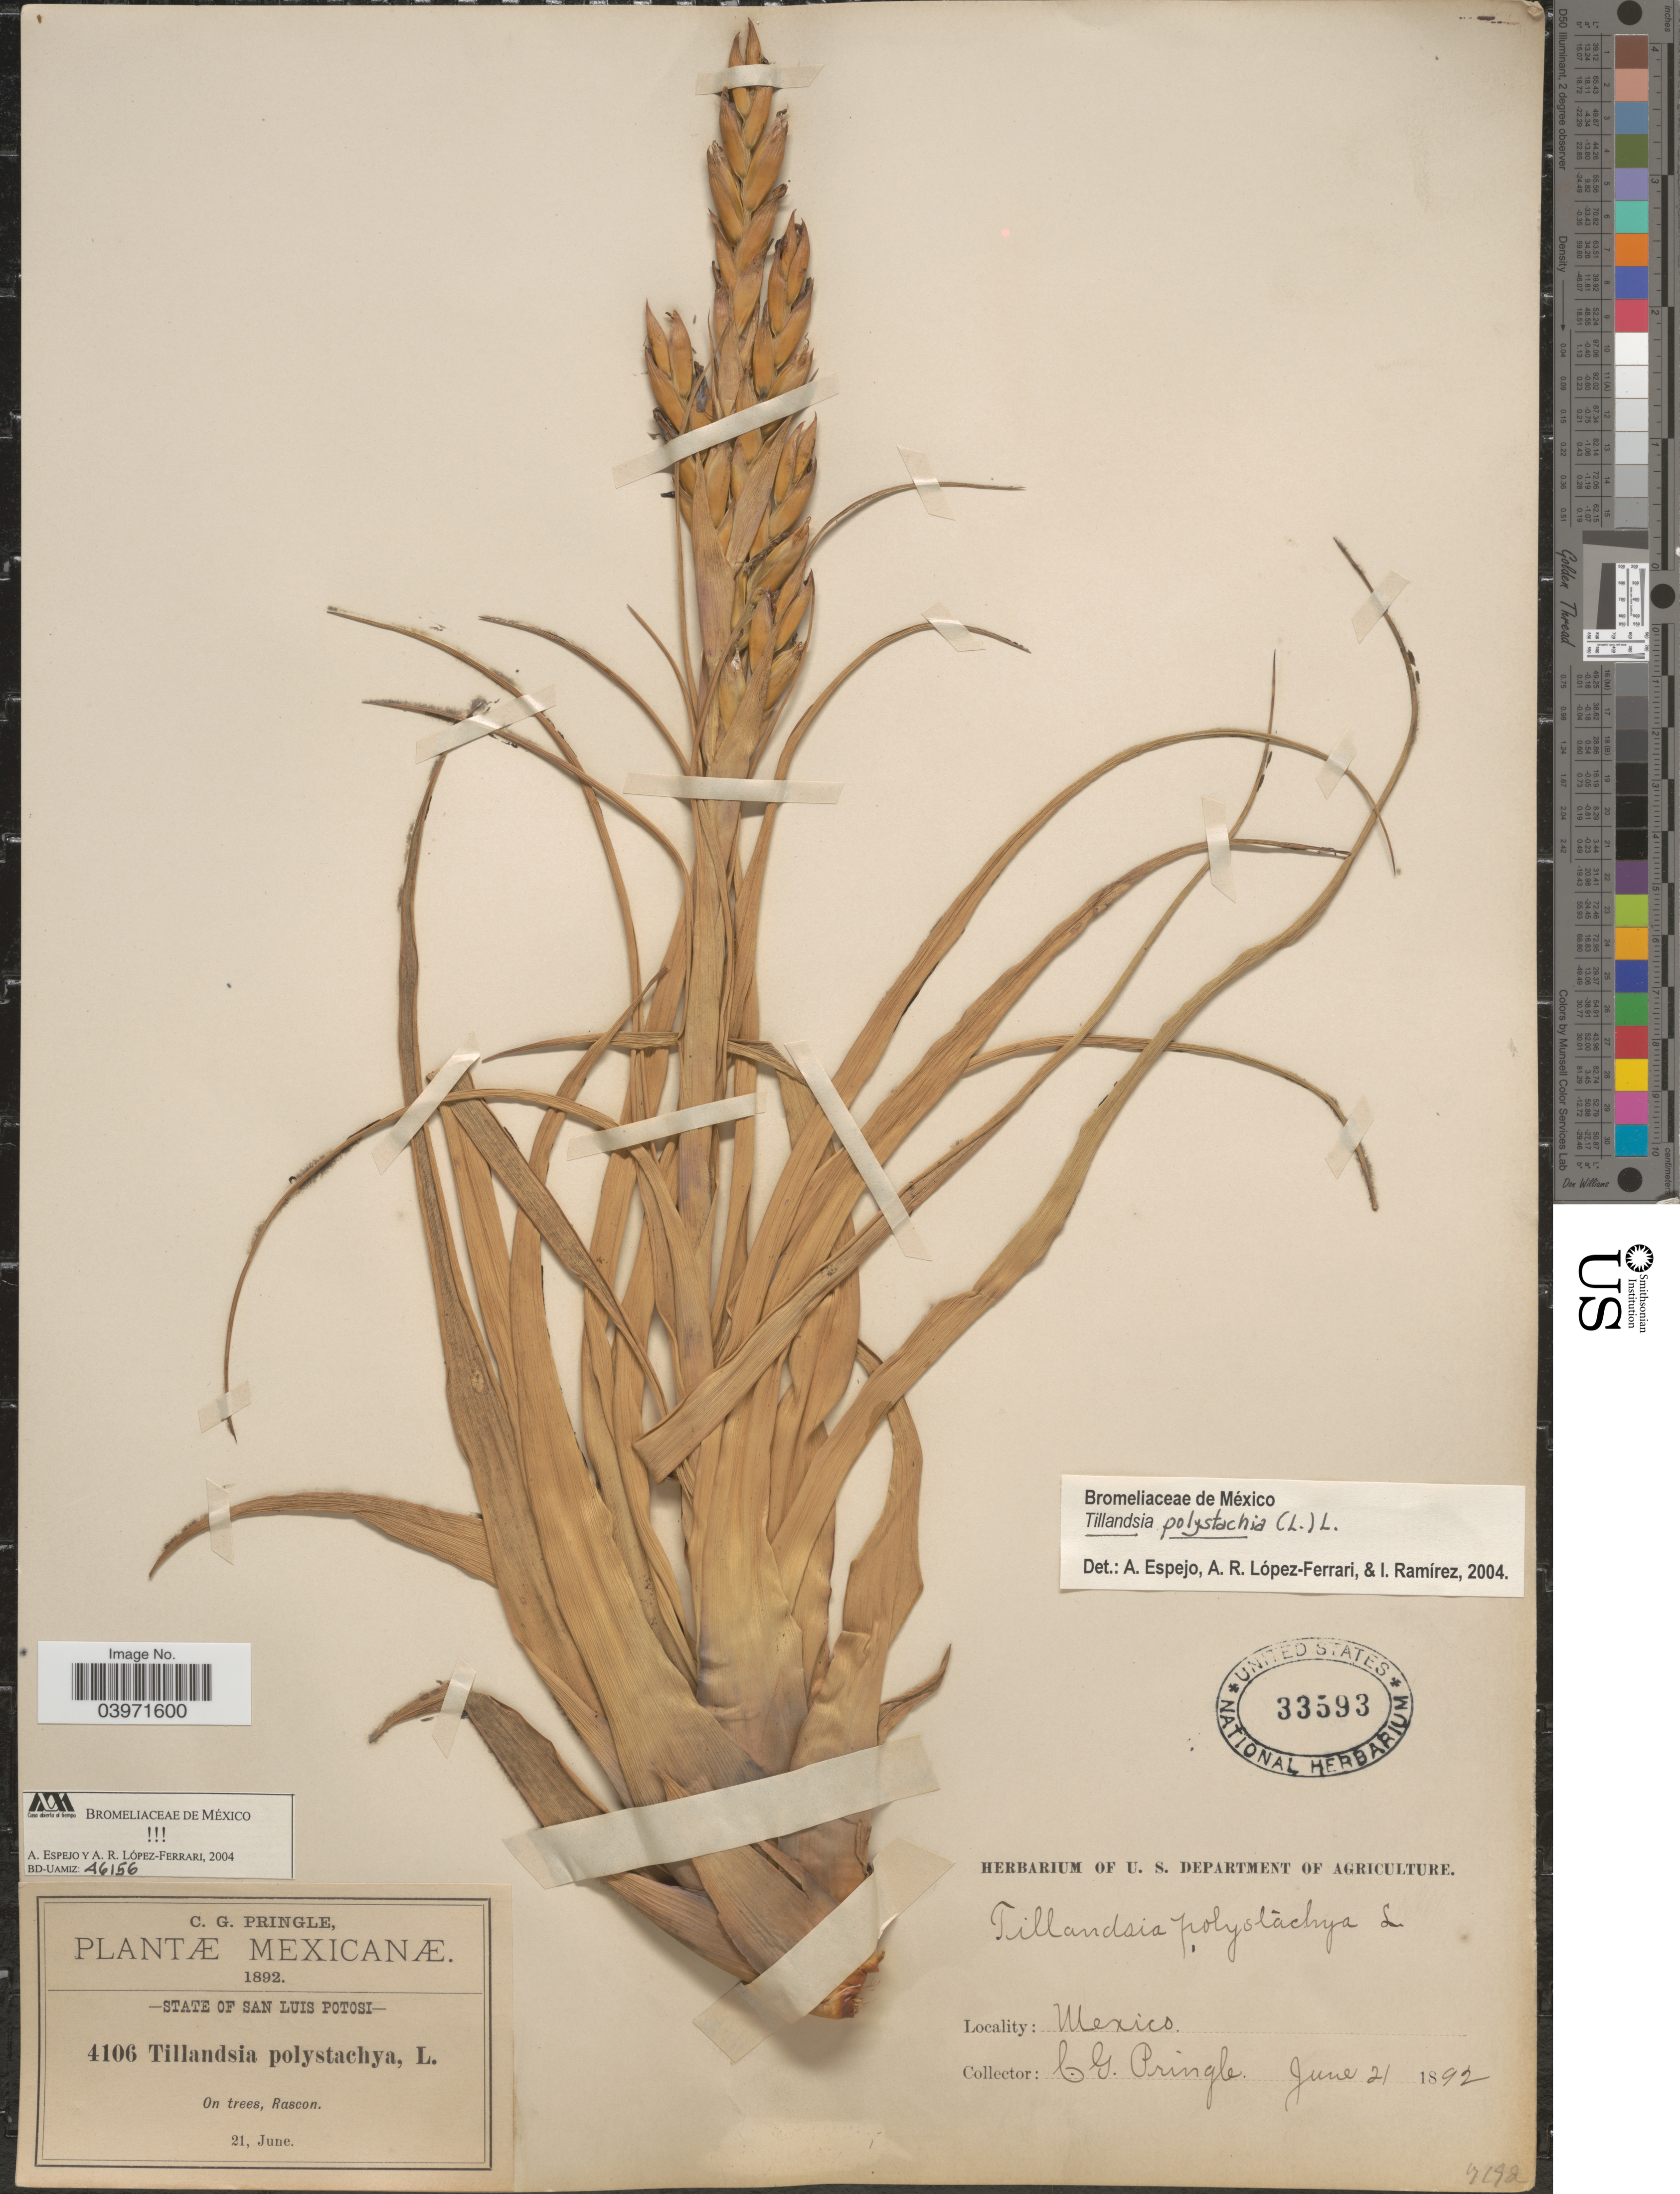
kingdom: Plantae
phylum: Tracheophyta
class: Liliopsida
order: Poales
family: Bromeliaceae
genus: Tillandsia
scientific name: Tillandsia polystachia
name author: (L.) L.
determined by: Espejo, Adolfo; López Ferrari, Ana R.; Ramírez M., Ivon M.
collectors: C. G. Pringle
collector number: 4106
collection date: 1892-06-21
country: Mexico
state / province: San Luis Potosí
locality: On trees, Rascon.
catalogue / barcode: US 33593